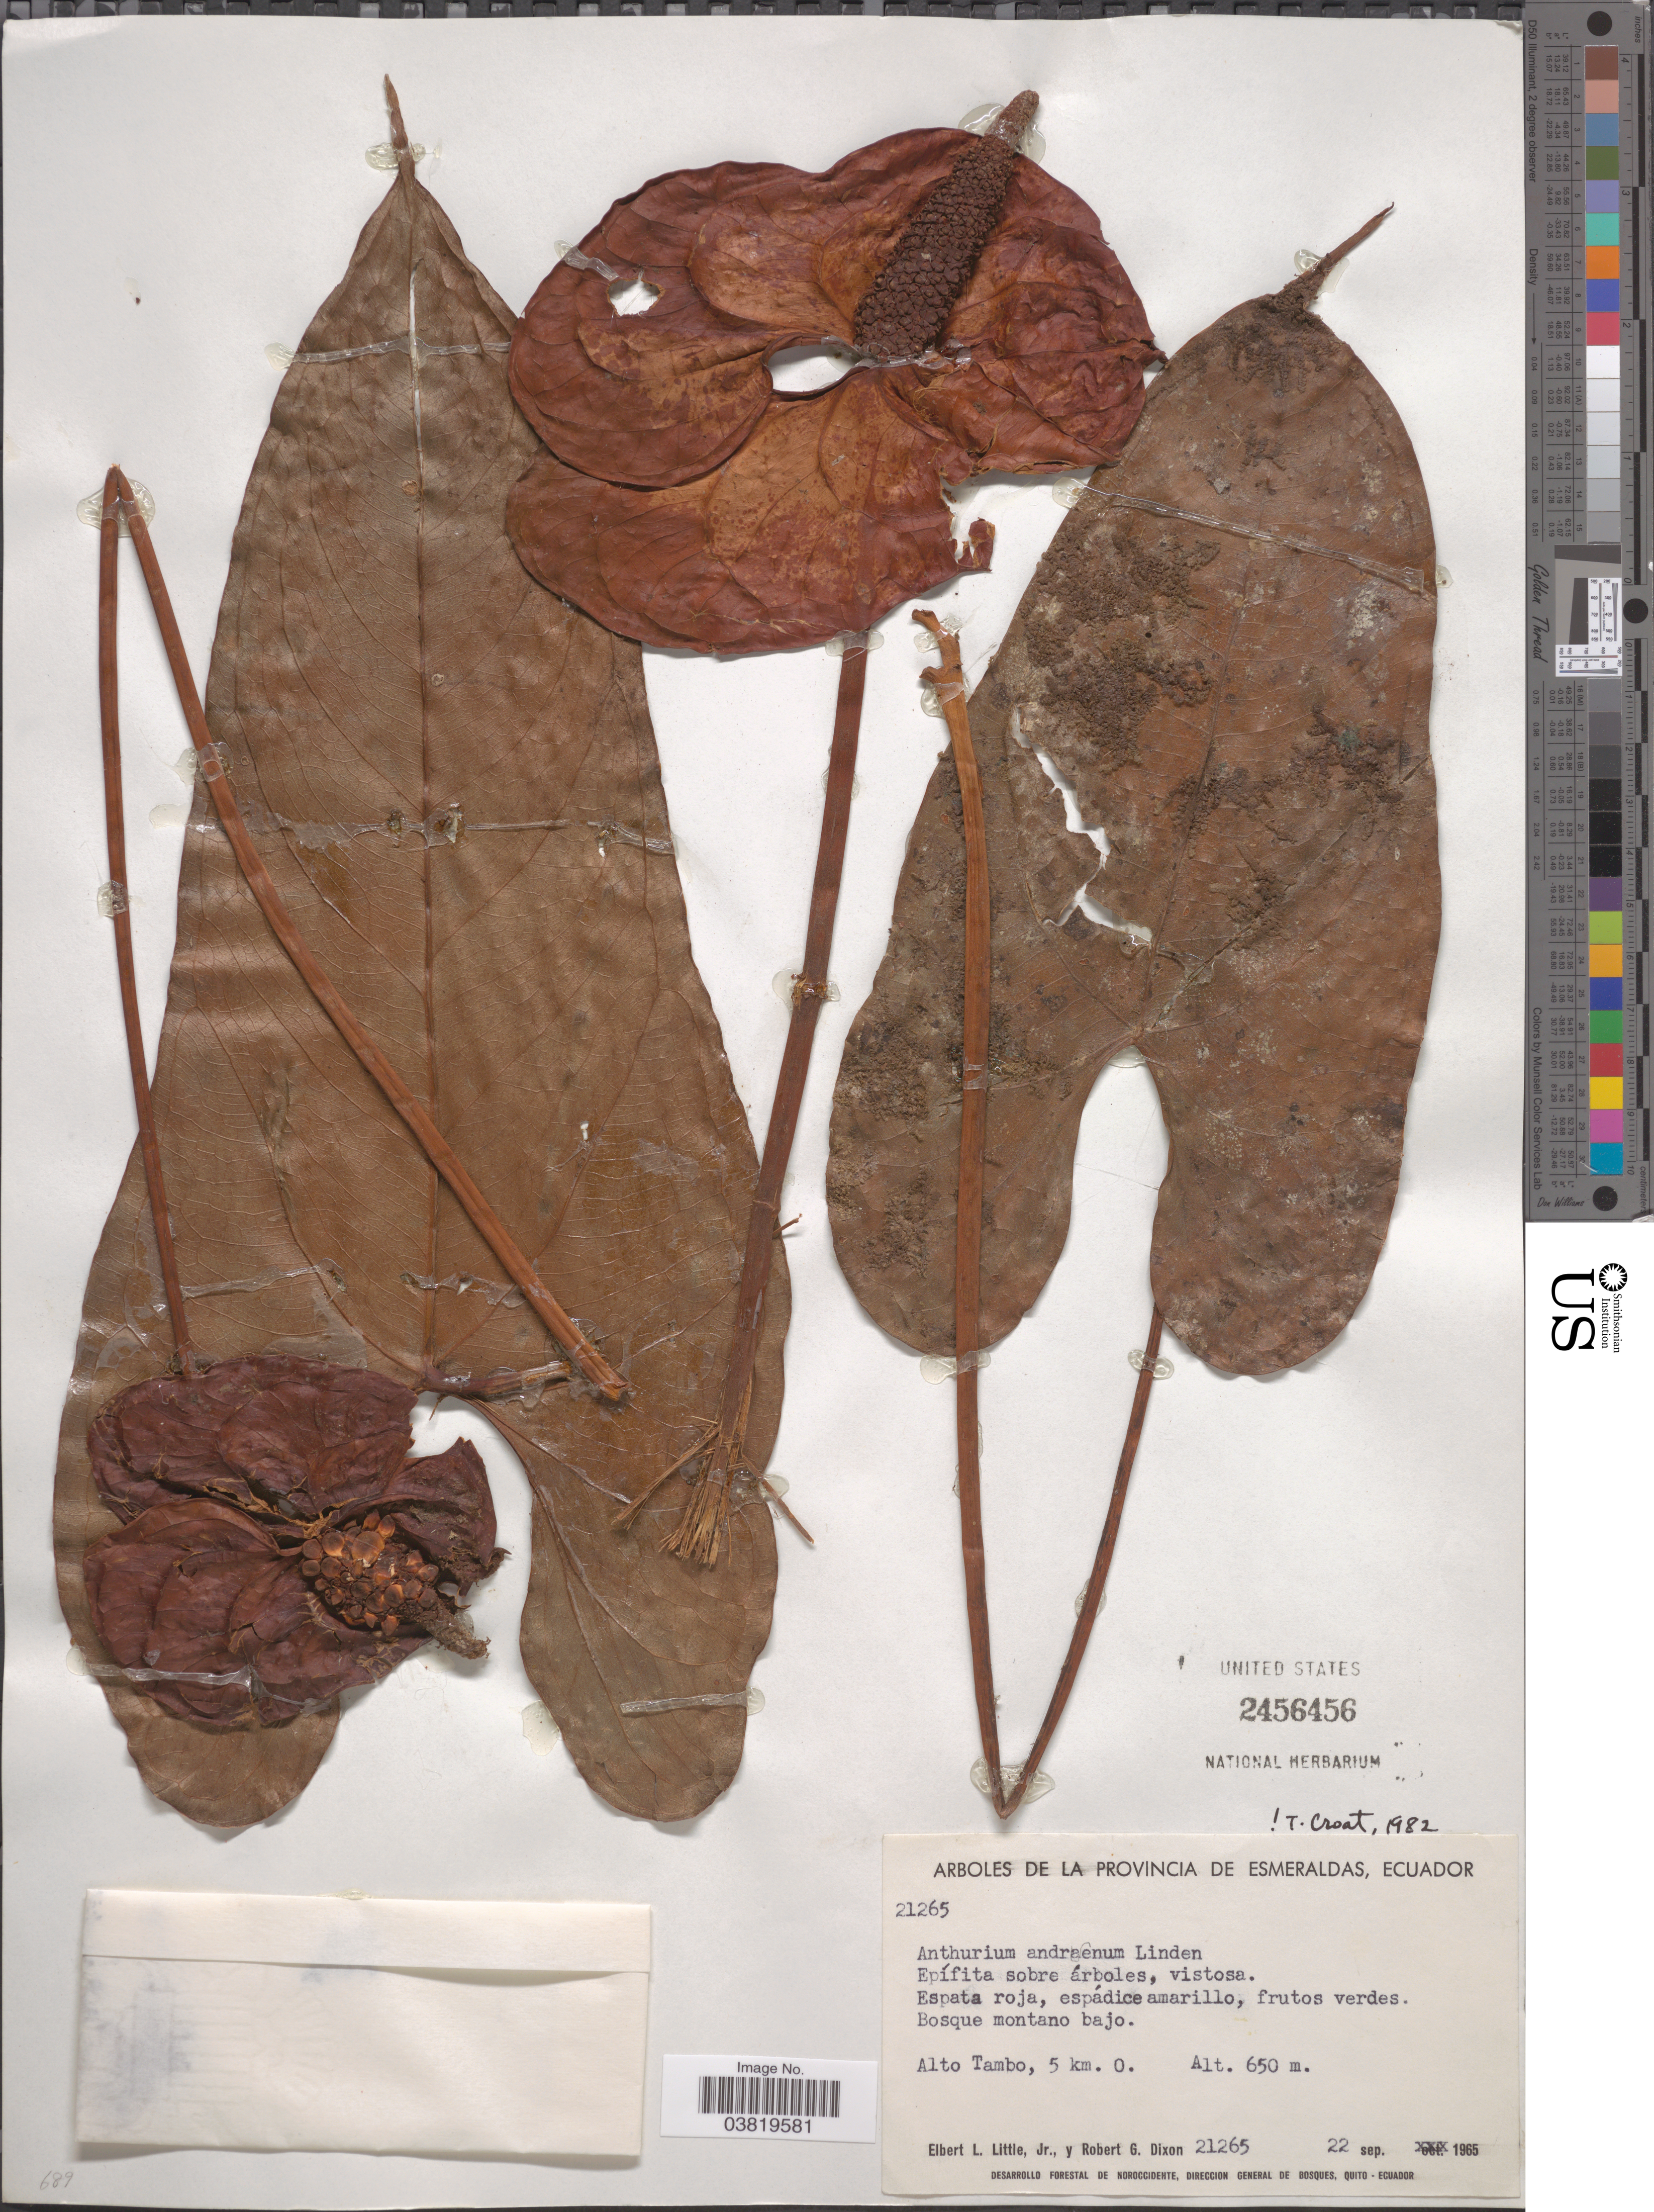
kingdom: Plantae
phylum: Tracheophyta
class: Liliopsida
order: Alismatales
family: Araceae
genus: Anthurium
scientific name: Anthurium andraeanum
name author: Linden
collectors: E. L. Little & R. G. Dixon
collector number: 21265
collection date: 1965-09-22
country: Ecuador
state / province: Esmeraldas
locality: Alto Tambo, 5 km. O.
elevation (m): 650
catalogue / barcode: US 2456456